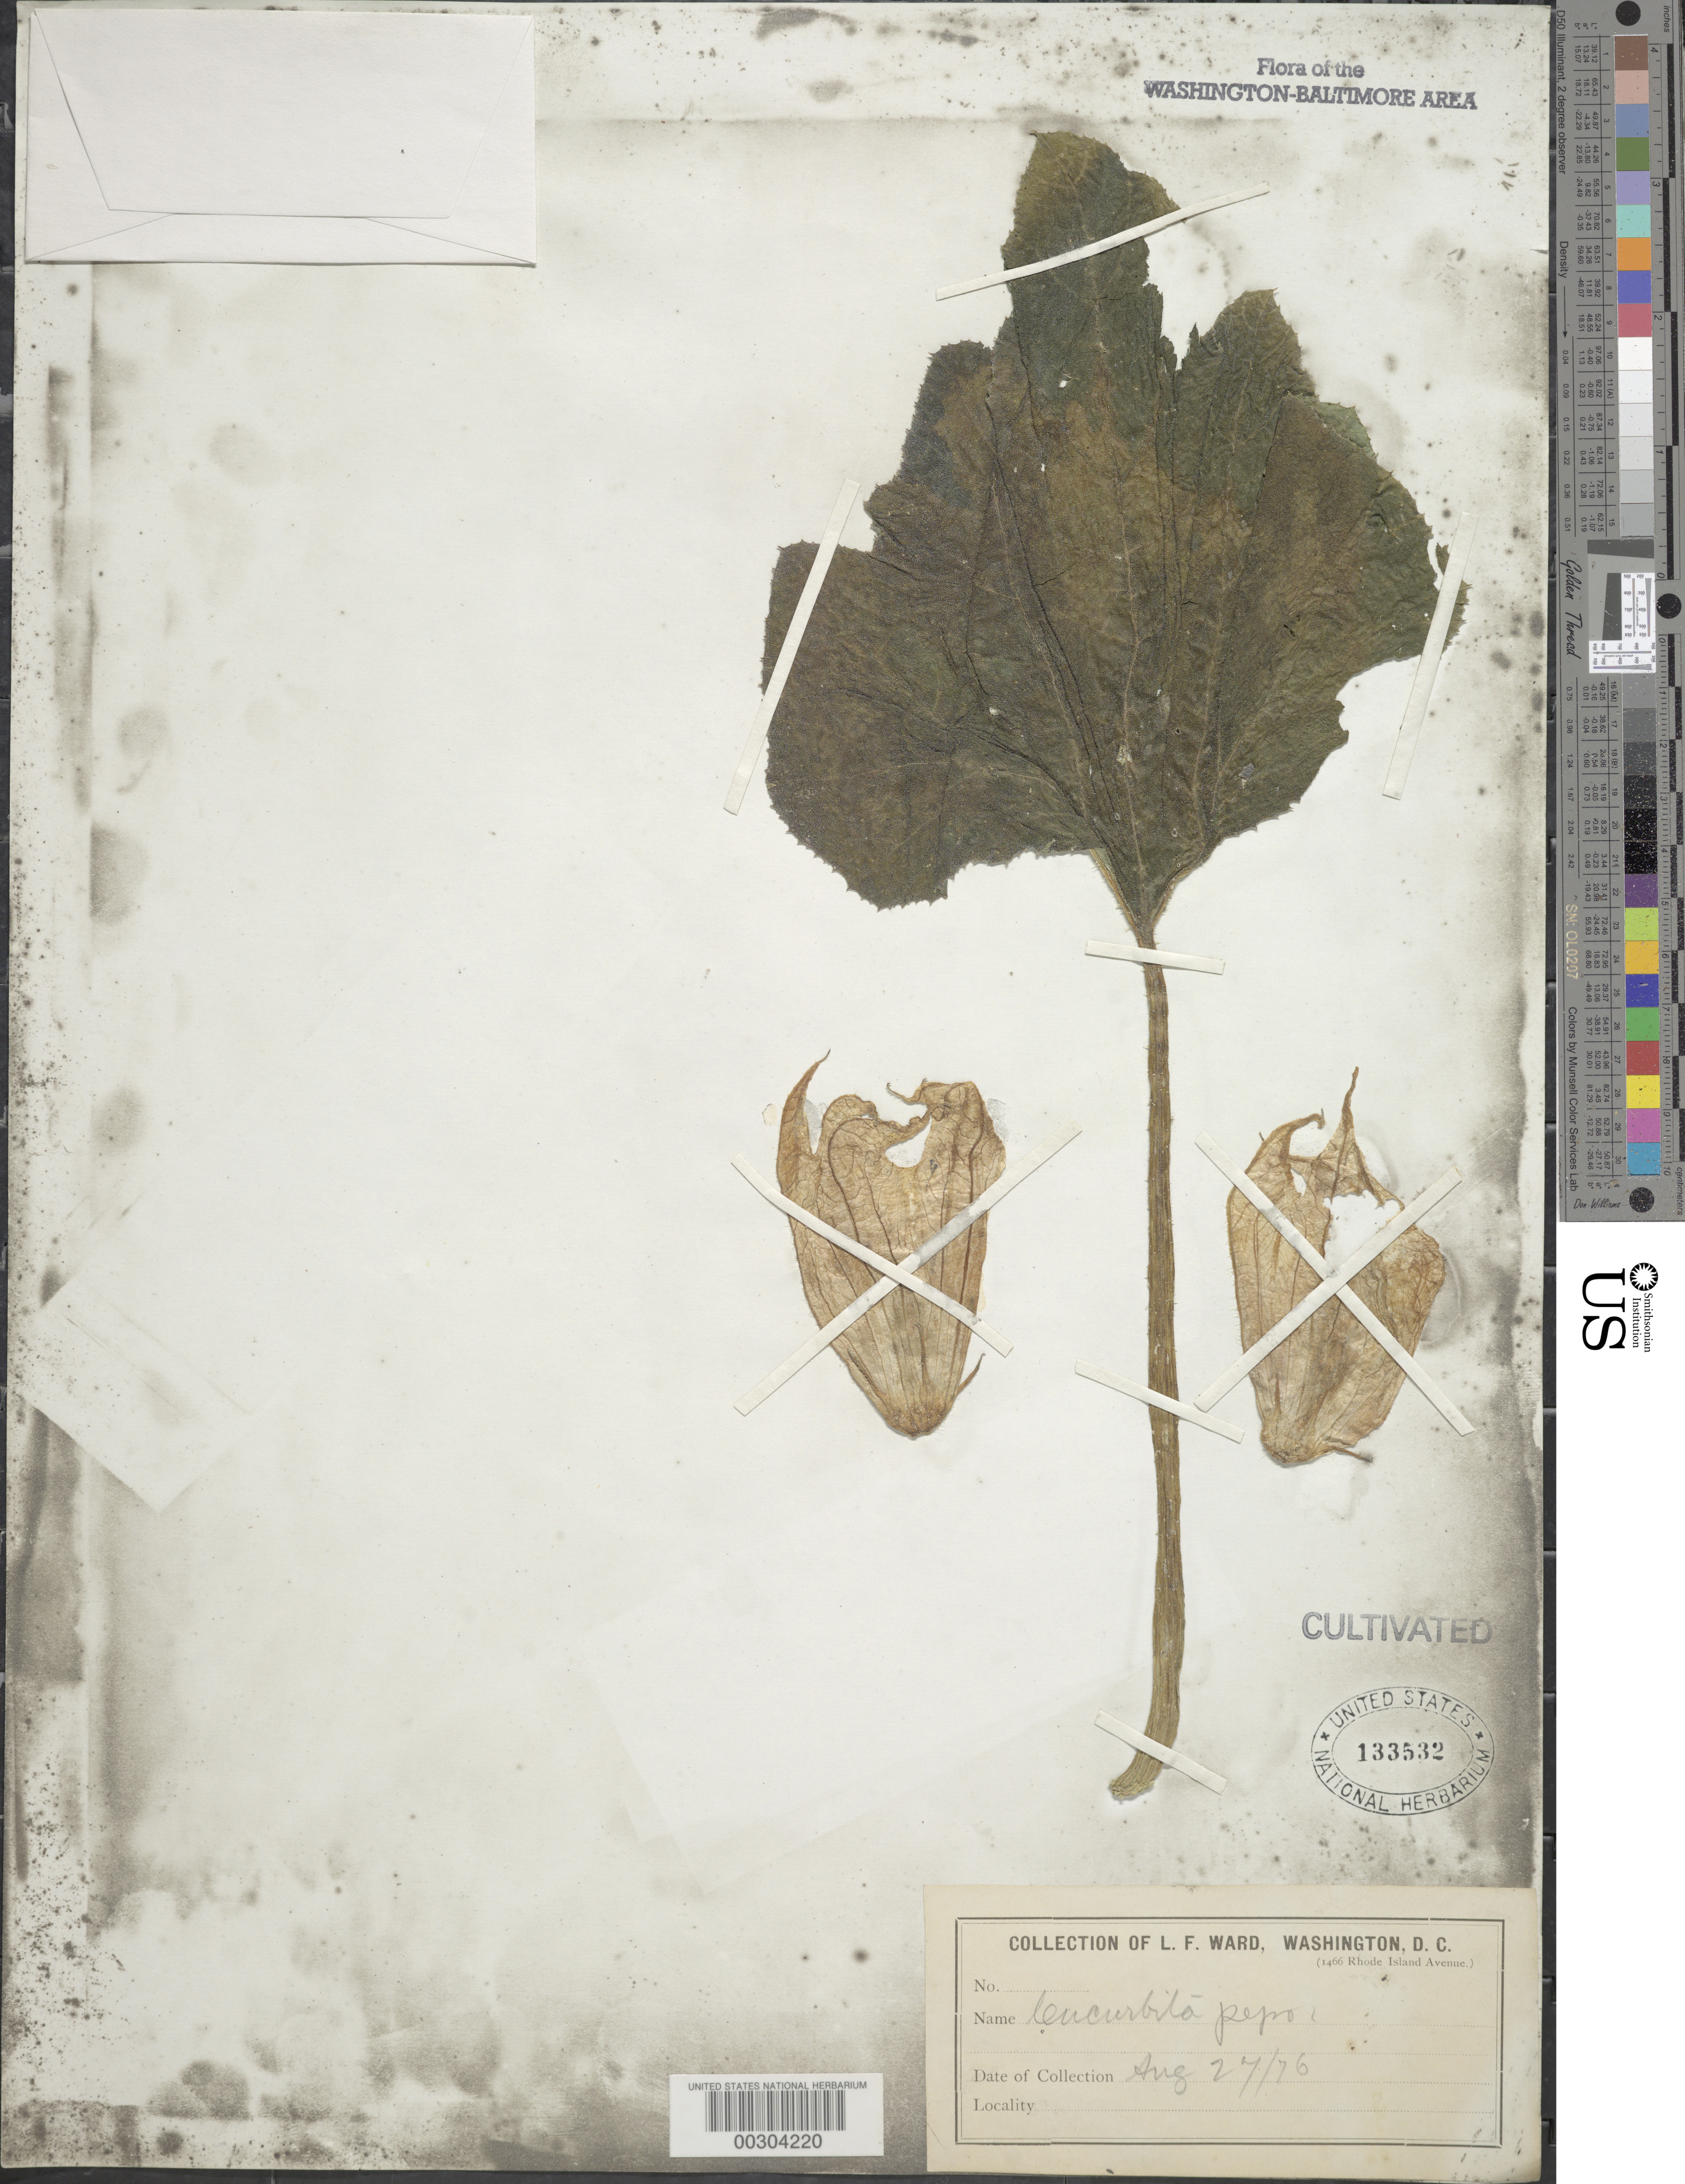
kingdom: Plantae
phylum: Tracheophyta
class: Magnoliopsida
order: Cucurbitales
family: Cucurbitaceae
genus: Cucurbita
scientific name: Cucurbita pepo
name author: L.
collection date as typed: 27 Aug 1876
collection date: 1876-08-27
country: United States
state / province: District of Columbia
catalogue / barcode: US 133532